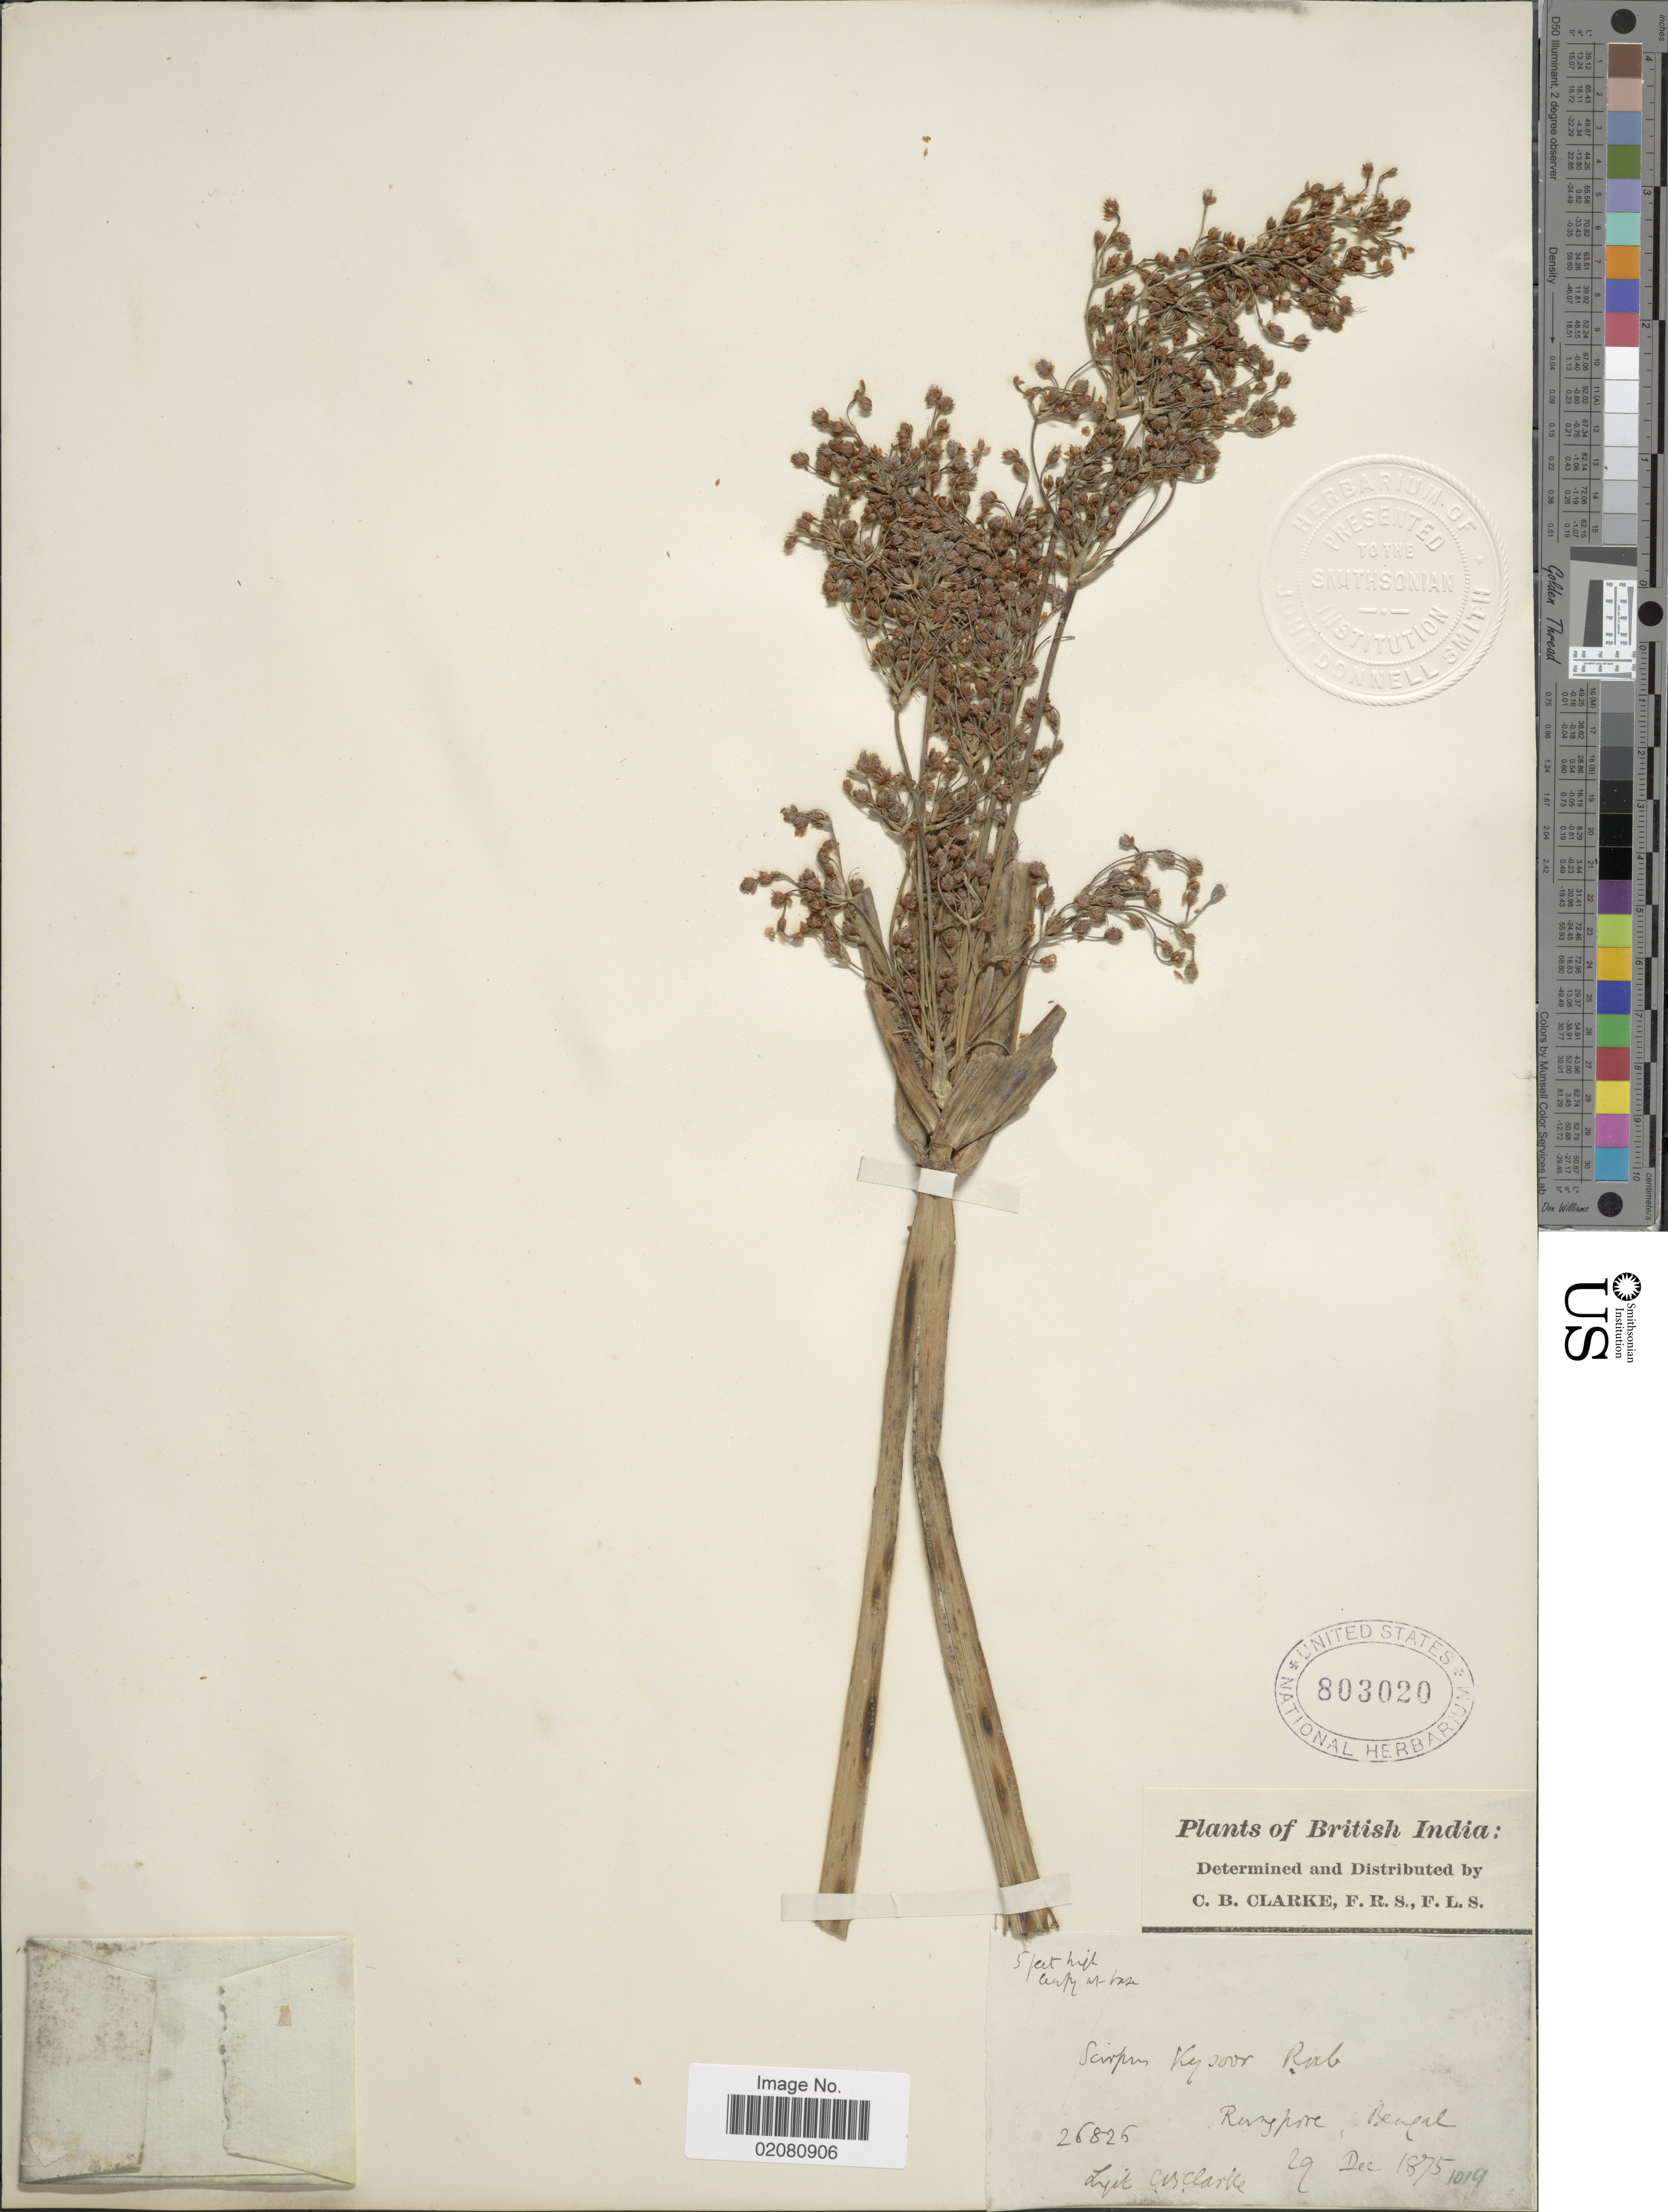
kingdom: Plantae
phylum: Tracheophyta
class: Liliopsida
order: Poales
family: Cyperaceae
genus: Actinoscirpus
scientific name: Actinoscirpus grossus var. kysoor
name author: (Roxb.) Noltie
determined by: Strong, M. T., (US), Smithsonian Institution - National Museum of Natural History (UNITED STATES)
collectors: C. B. Clarke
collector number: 26826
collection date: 1875-12-29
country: Bangladesh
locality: British India. Rungpore, Bengal. [interpreted]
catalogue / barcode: US 803020